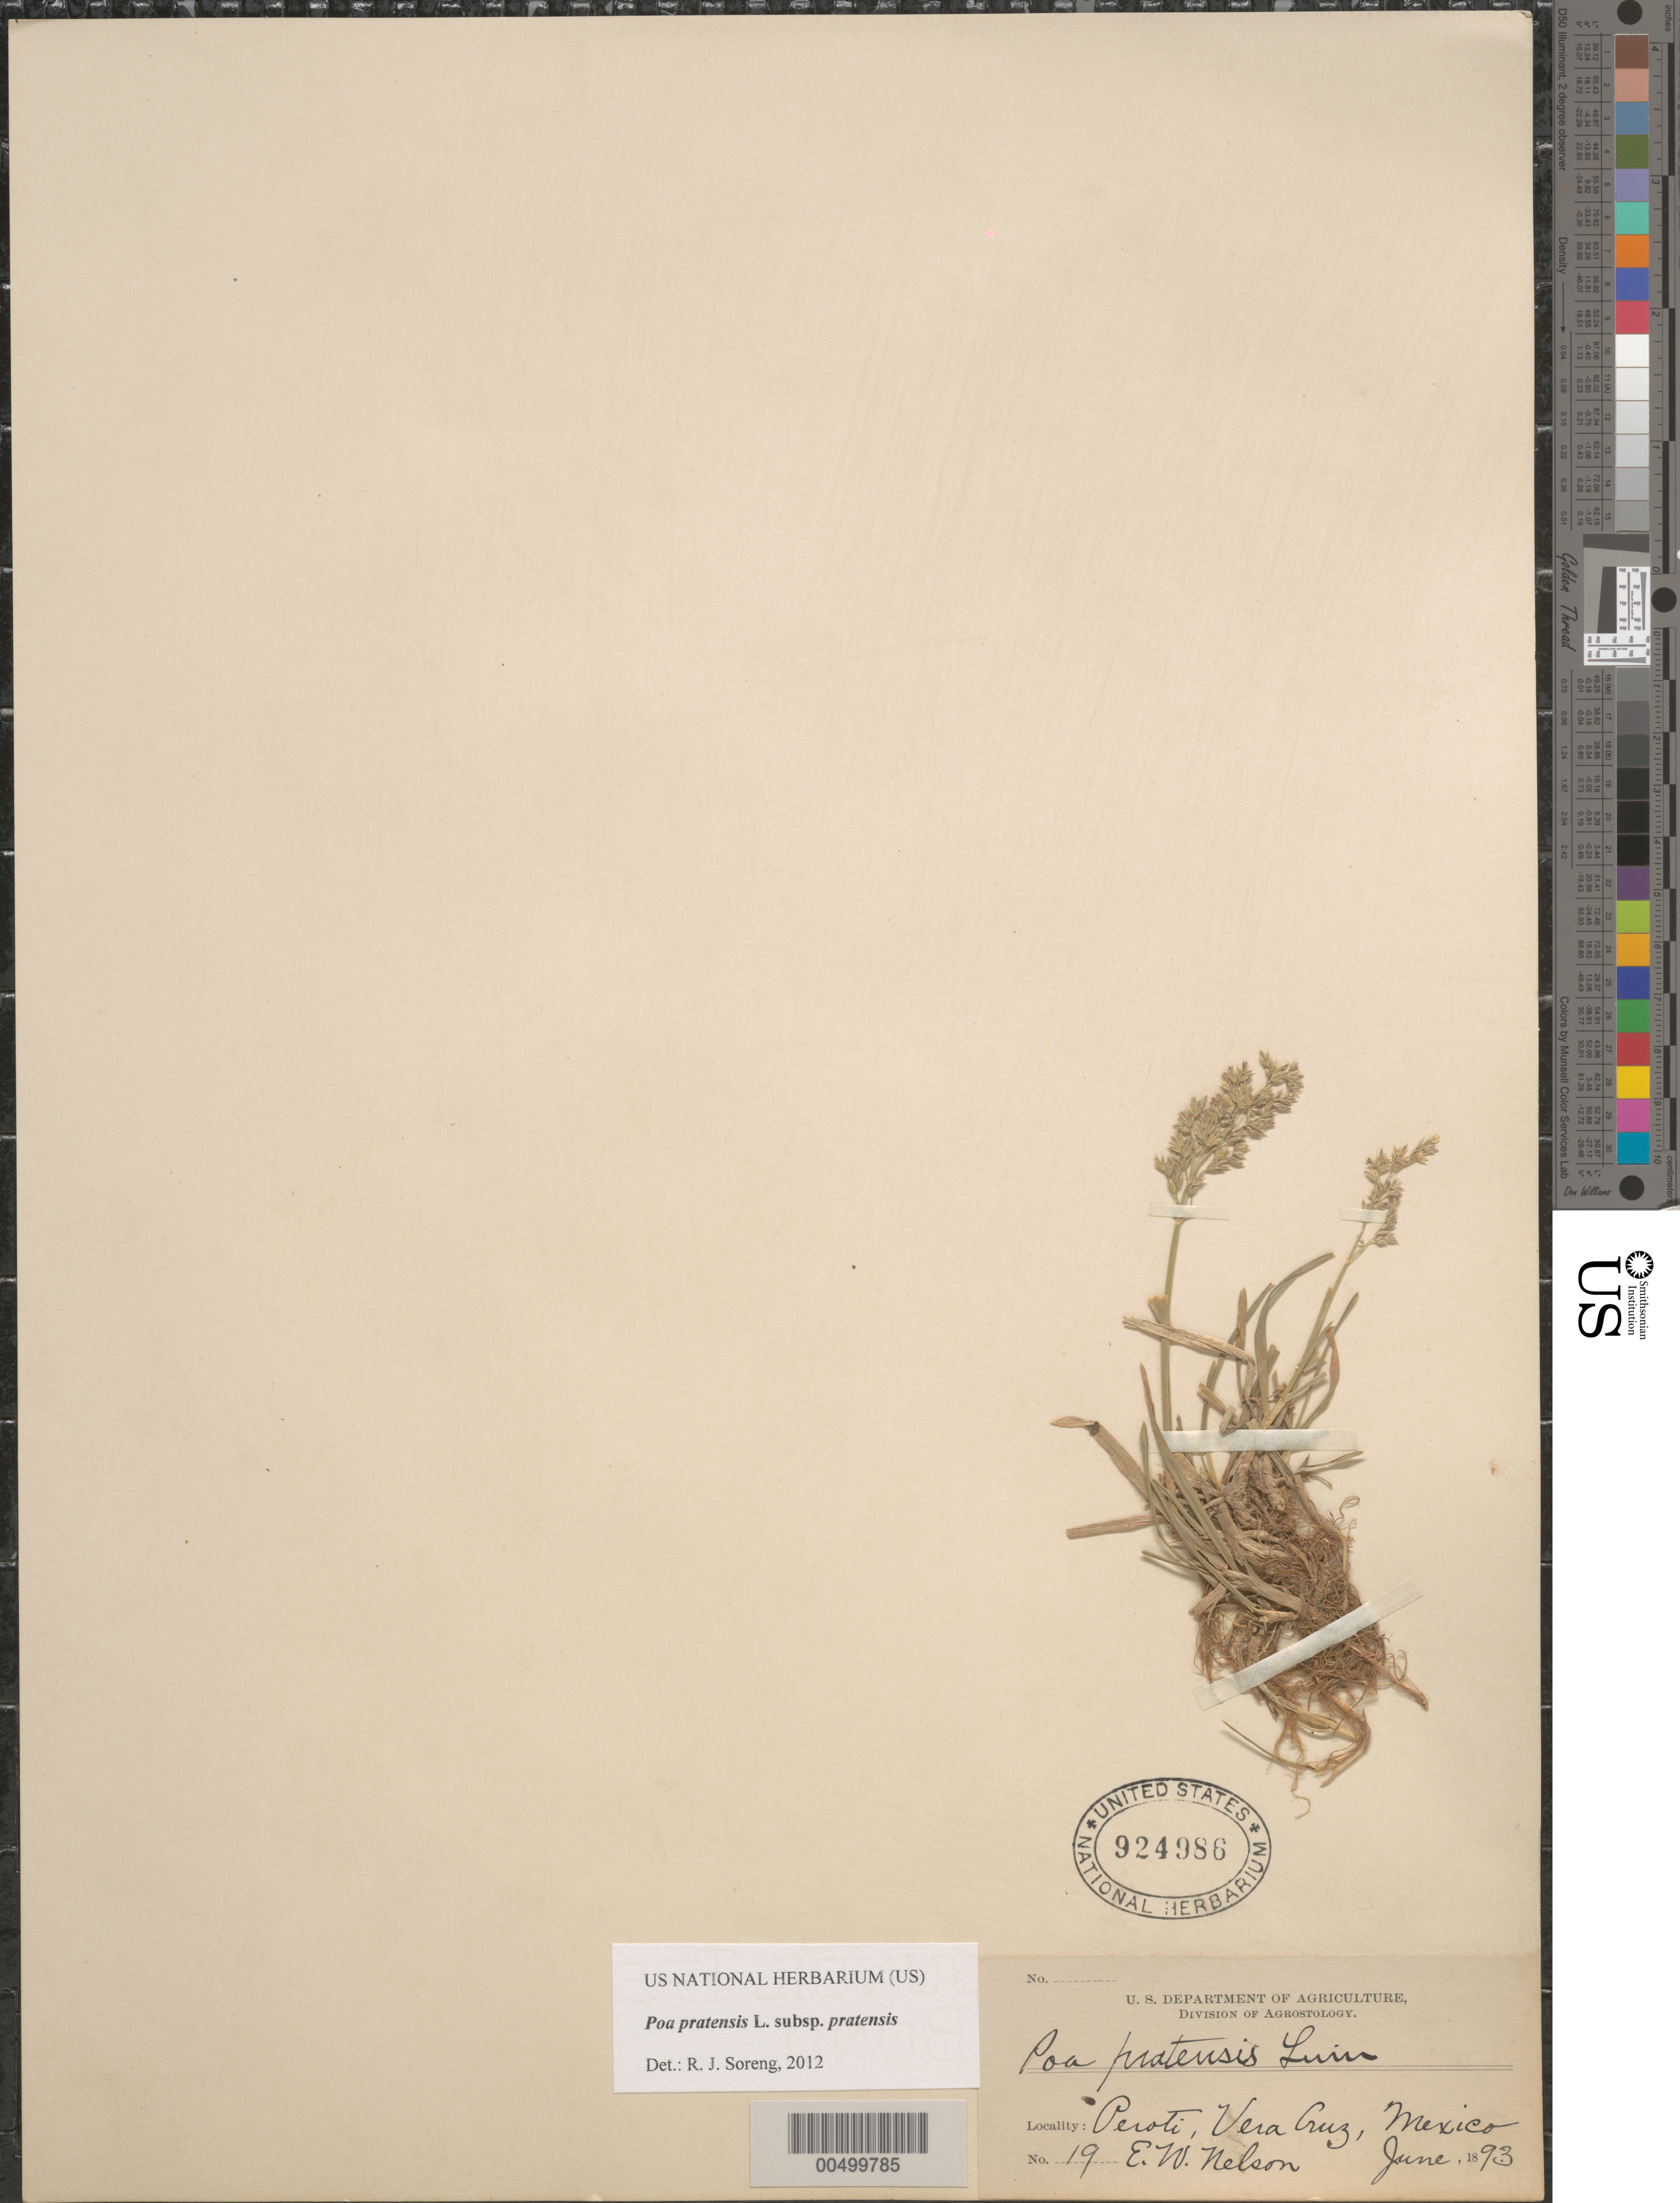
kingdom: Plantae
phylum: Tracheophyta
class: Liliopsida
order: Poales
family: Poaceae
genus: Poa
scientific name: Poa pratensis subsp. pratensis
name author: L.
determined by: Soreng, Robert J., Research Associate (BOT), Smithsonian Institution - National Museum of Natural History (UNITED STATES)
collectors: E. W. Nelson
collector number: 19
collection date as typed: Jun 1893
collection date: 1893-06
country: Mexico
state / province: Veracruz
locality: Peroti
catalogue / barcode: US 924986